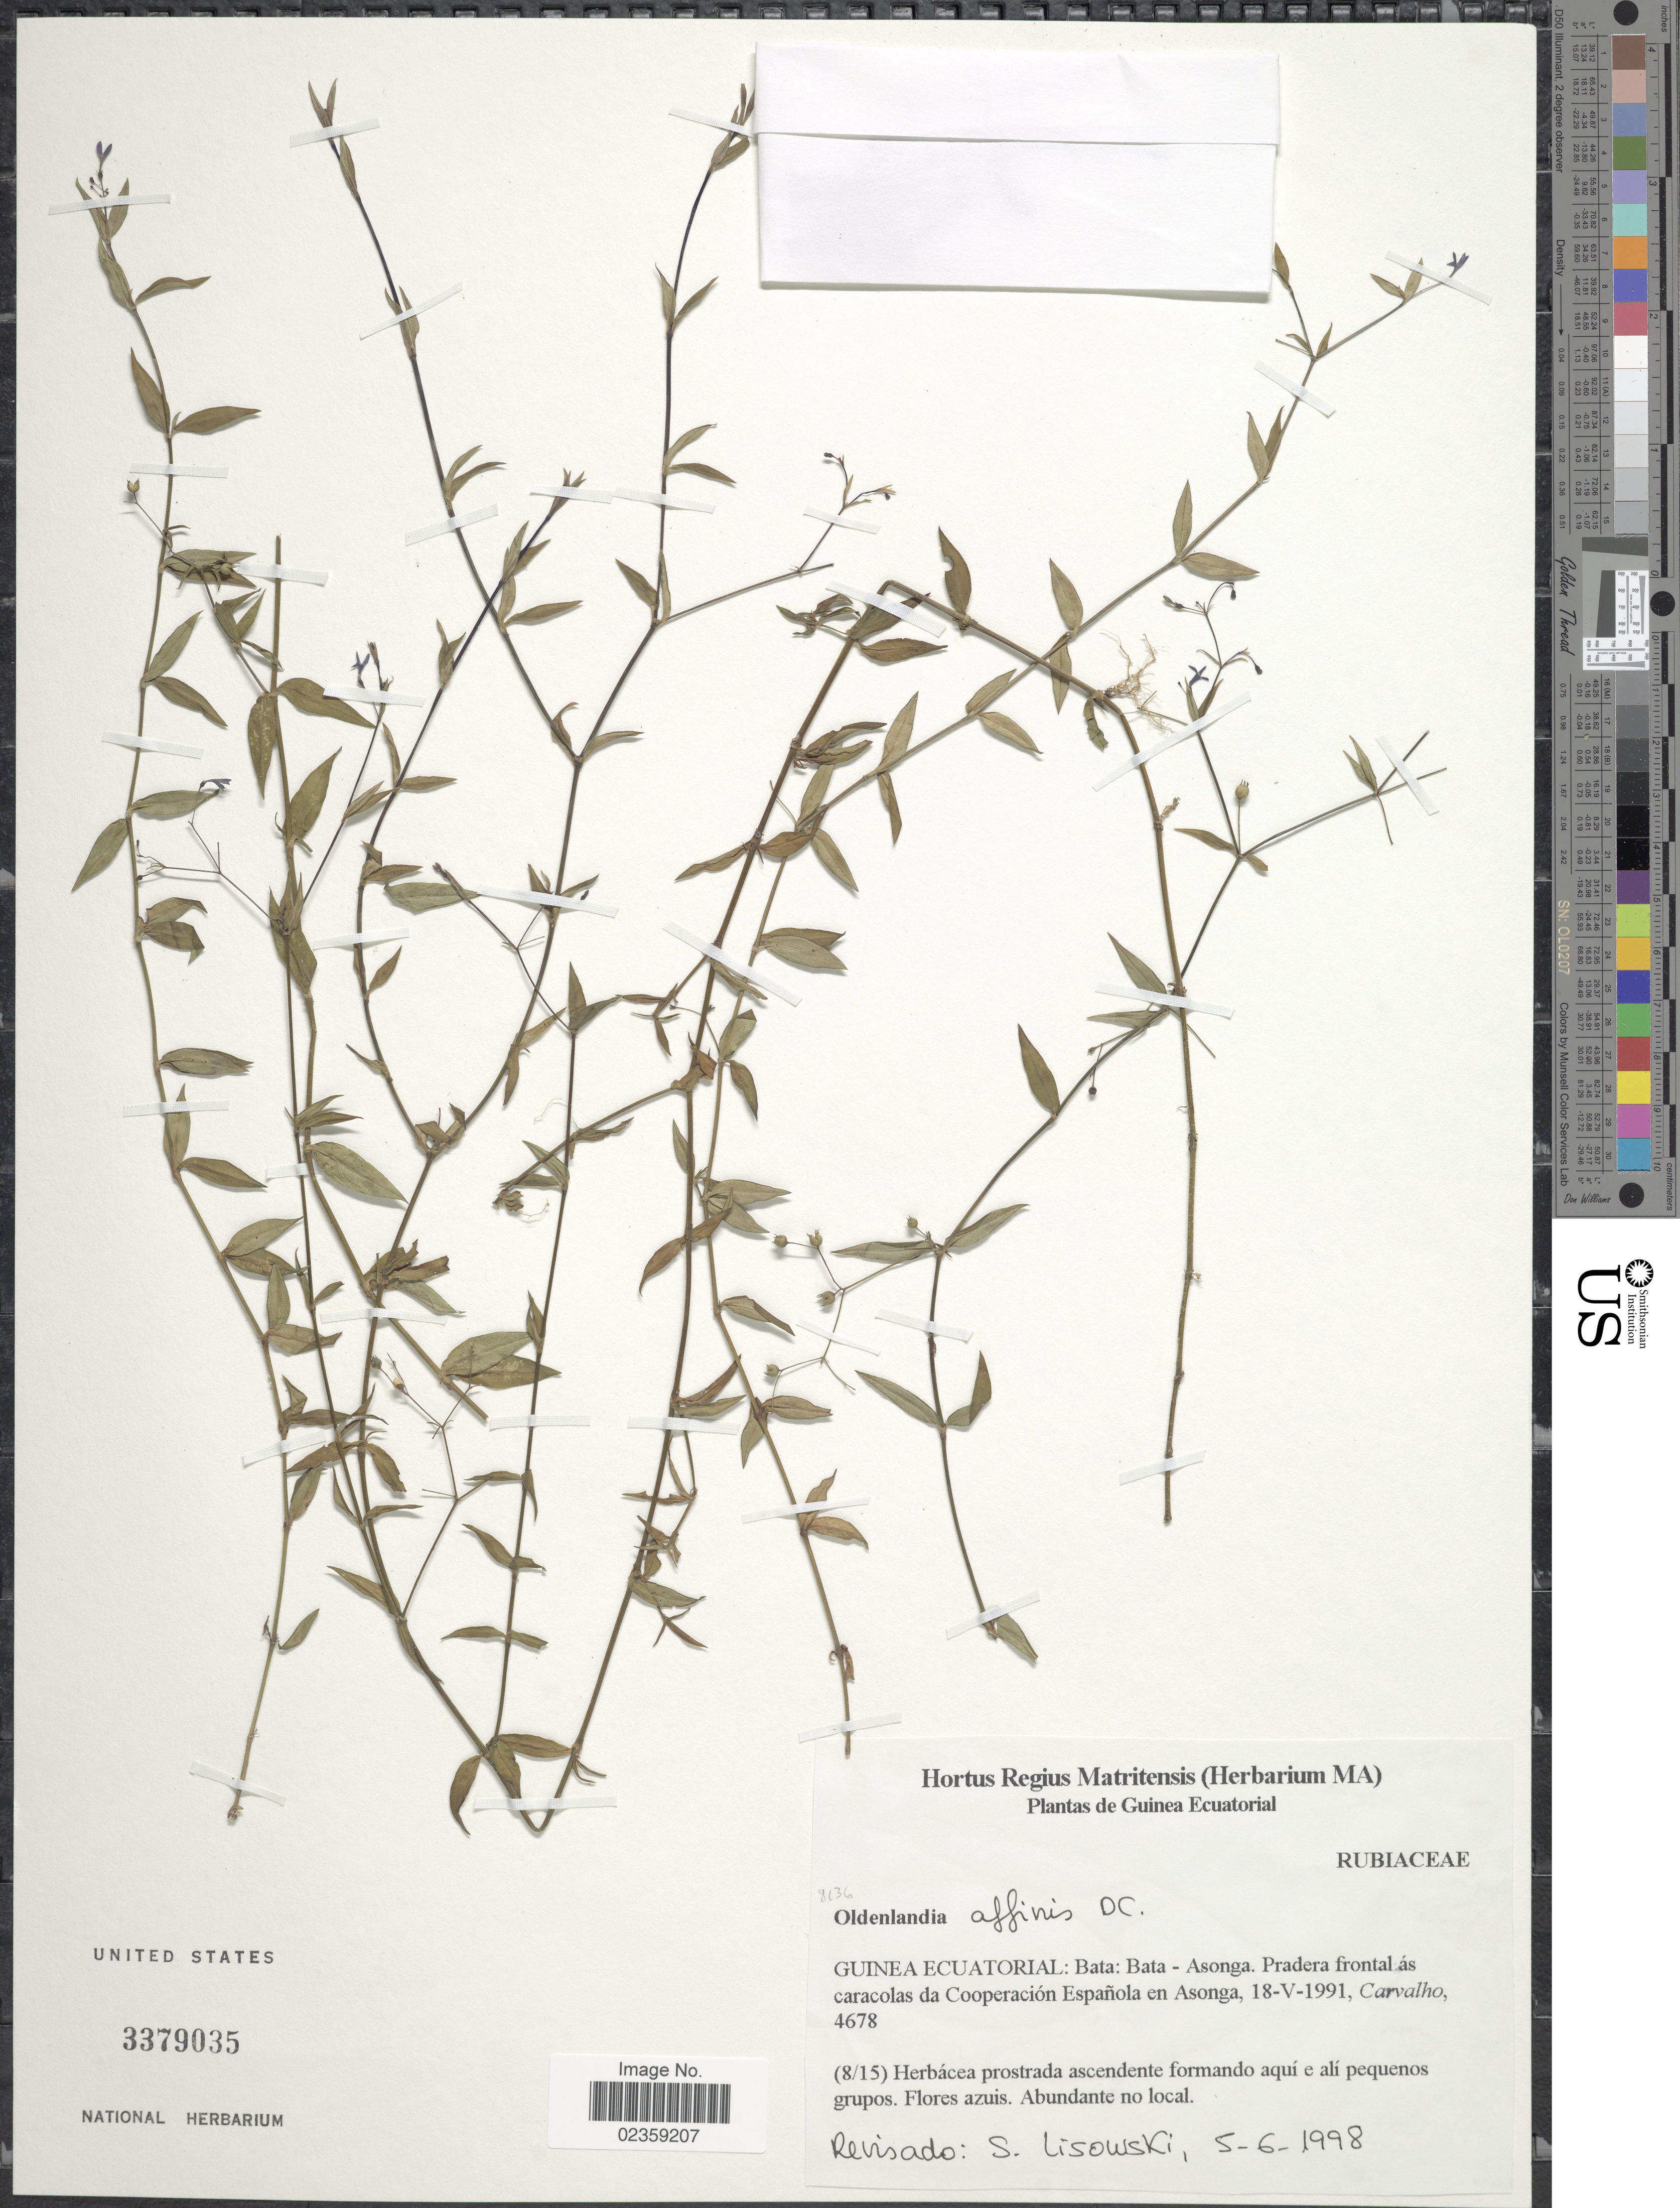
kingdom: Plantae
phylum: Tracheophyta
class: Magnoliopsida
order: Gentianales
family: Rubiaceae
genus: Oldenlandia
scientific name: Oldenlandia affinis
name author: (Roem.) DC.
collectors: Carvalho, --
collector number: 4678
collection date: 1991-05-18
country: Equatorial Guinea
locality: Guinea Ecuatorial: Bata: Bata - Asonga. Pradera frontal ás caracolas da Cooperación Española en Asonga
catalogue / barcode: US 3379035